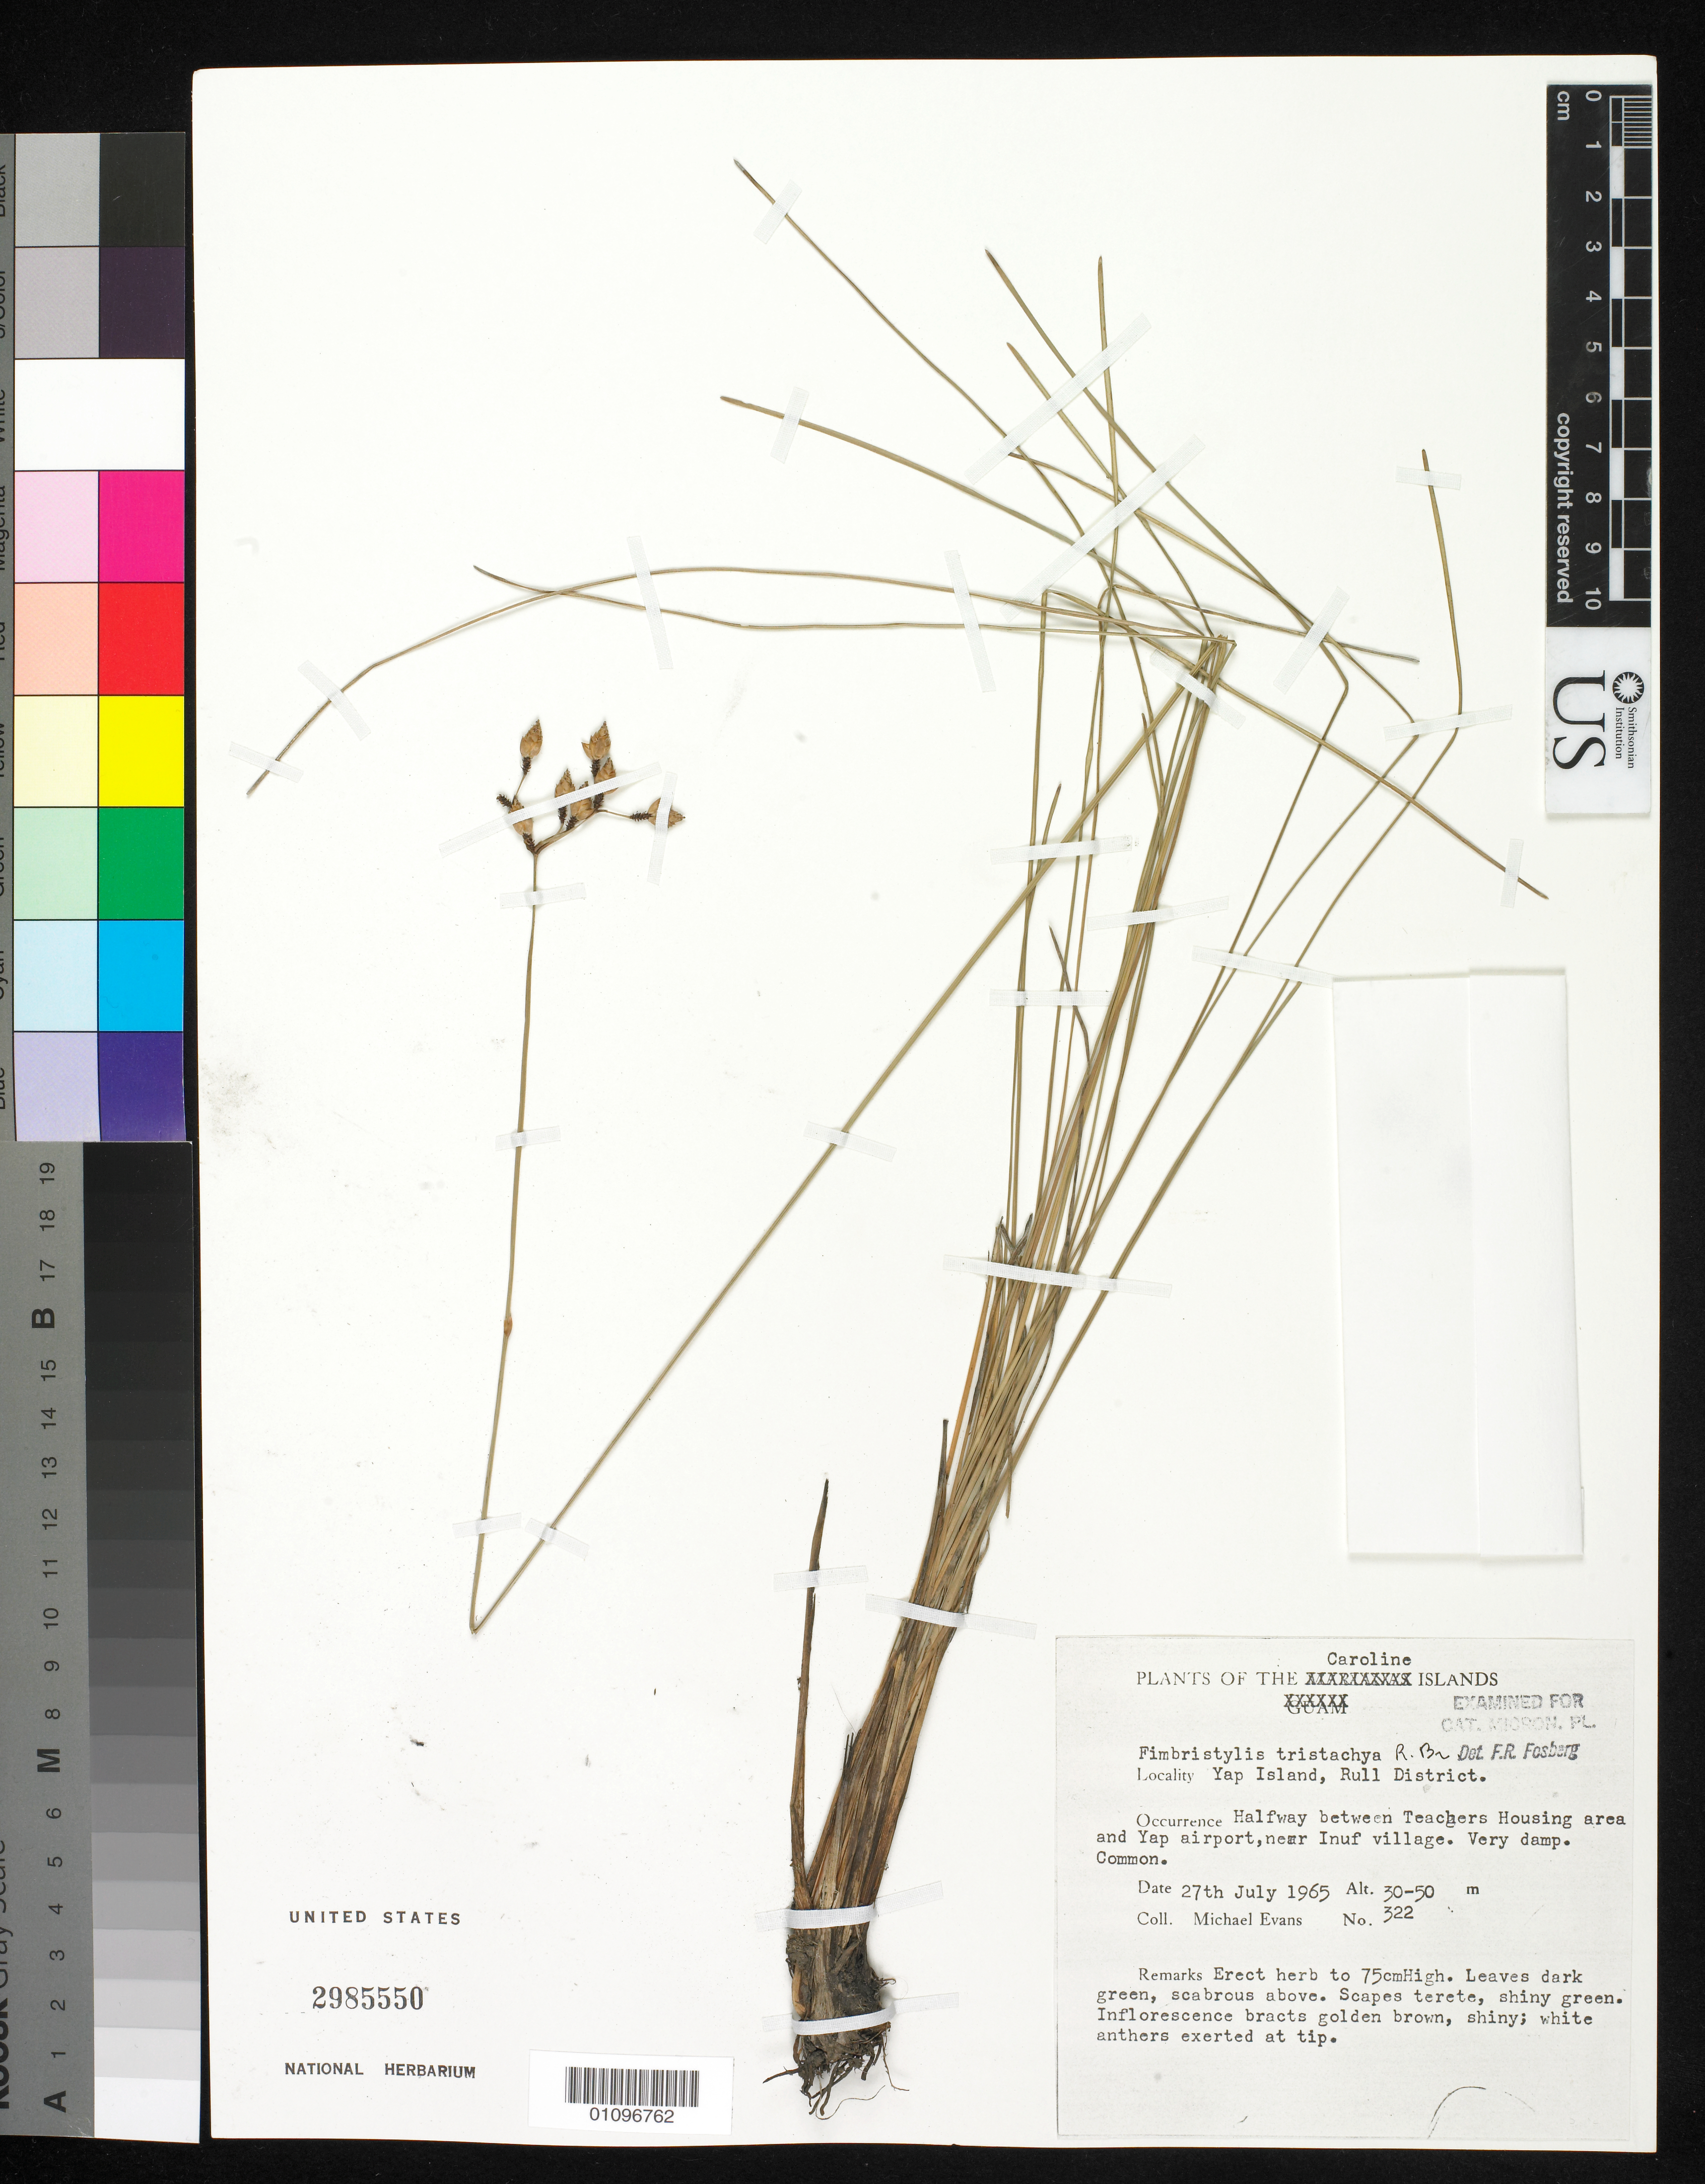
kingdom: Plantae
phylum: Tracheophyta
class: Liliopsida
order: Poales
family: Cyperaceae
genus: Fimbristylis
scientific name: Fimbristylis tristachya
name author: R. Br.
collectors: M. Evans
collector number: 322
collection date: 1965-07-27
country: Micronesia, Federated States of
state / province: Yap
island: Yap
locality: Rull District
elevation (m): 30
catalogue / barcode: US 2985550